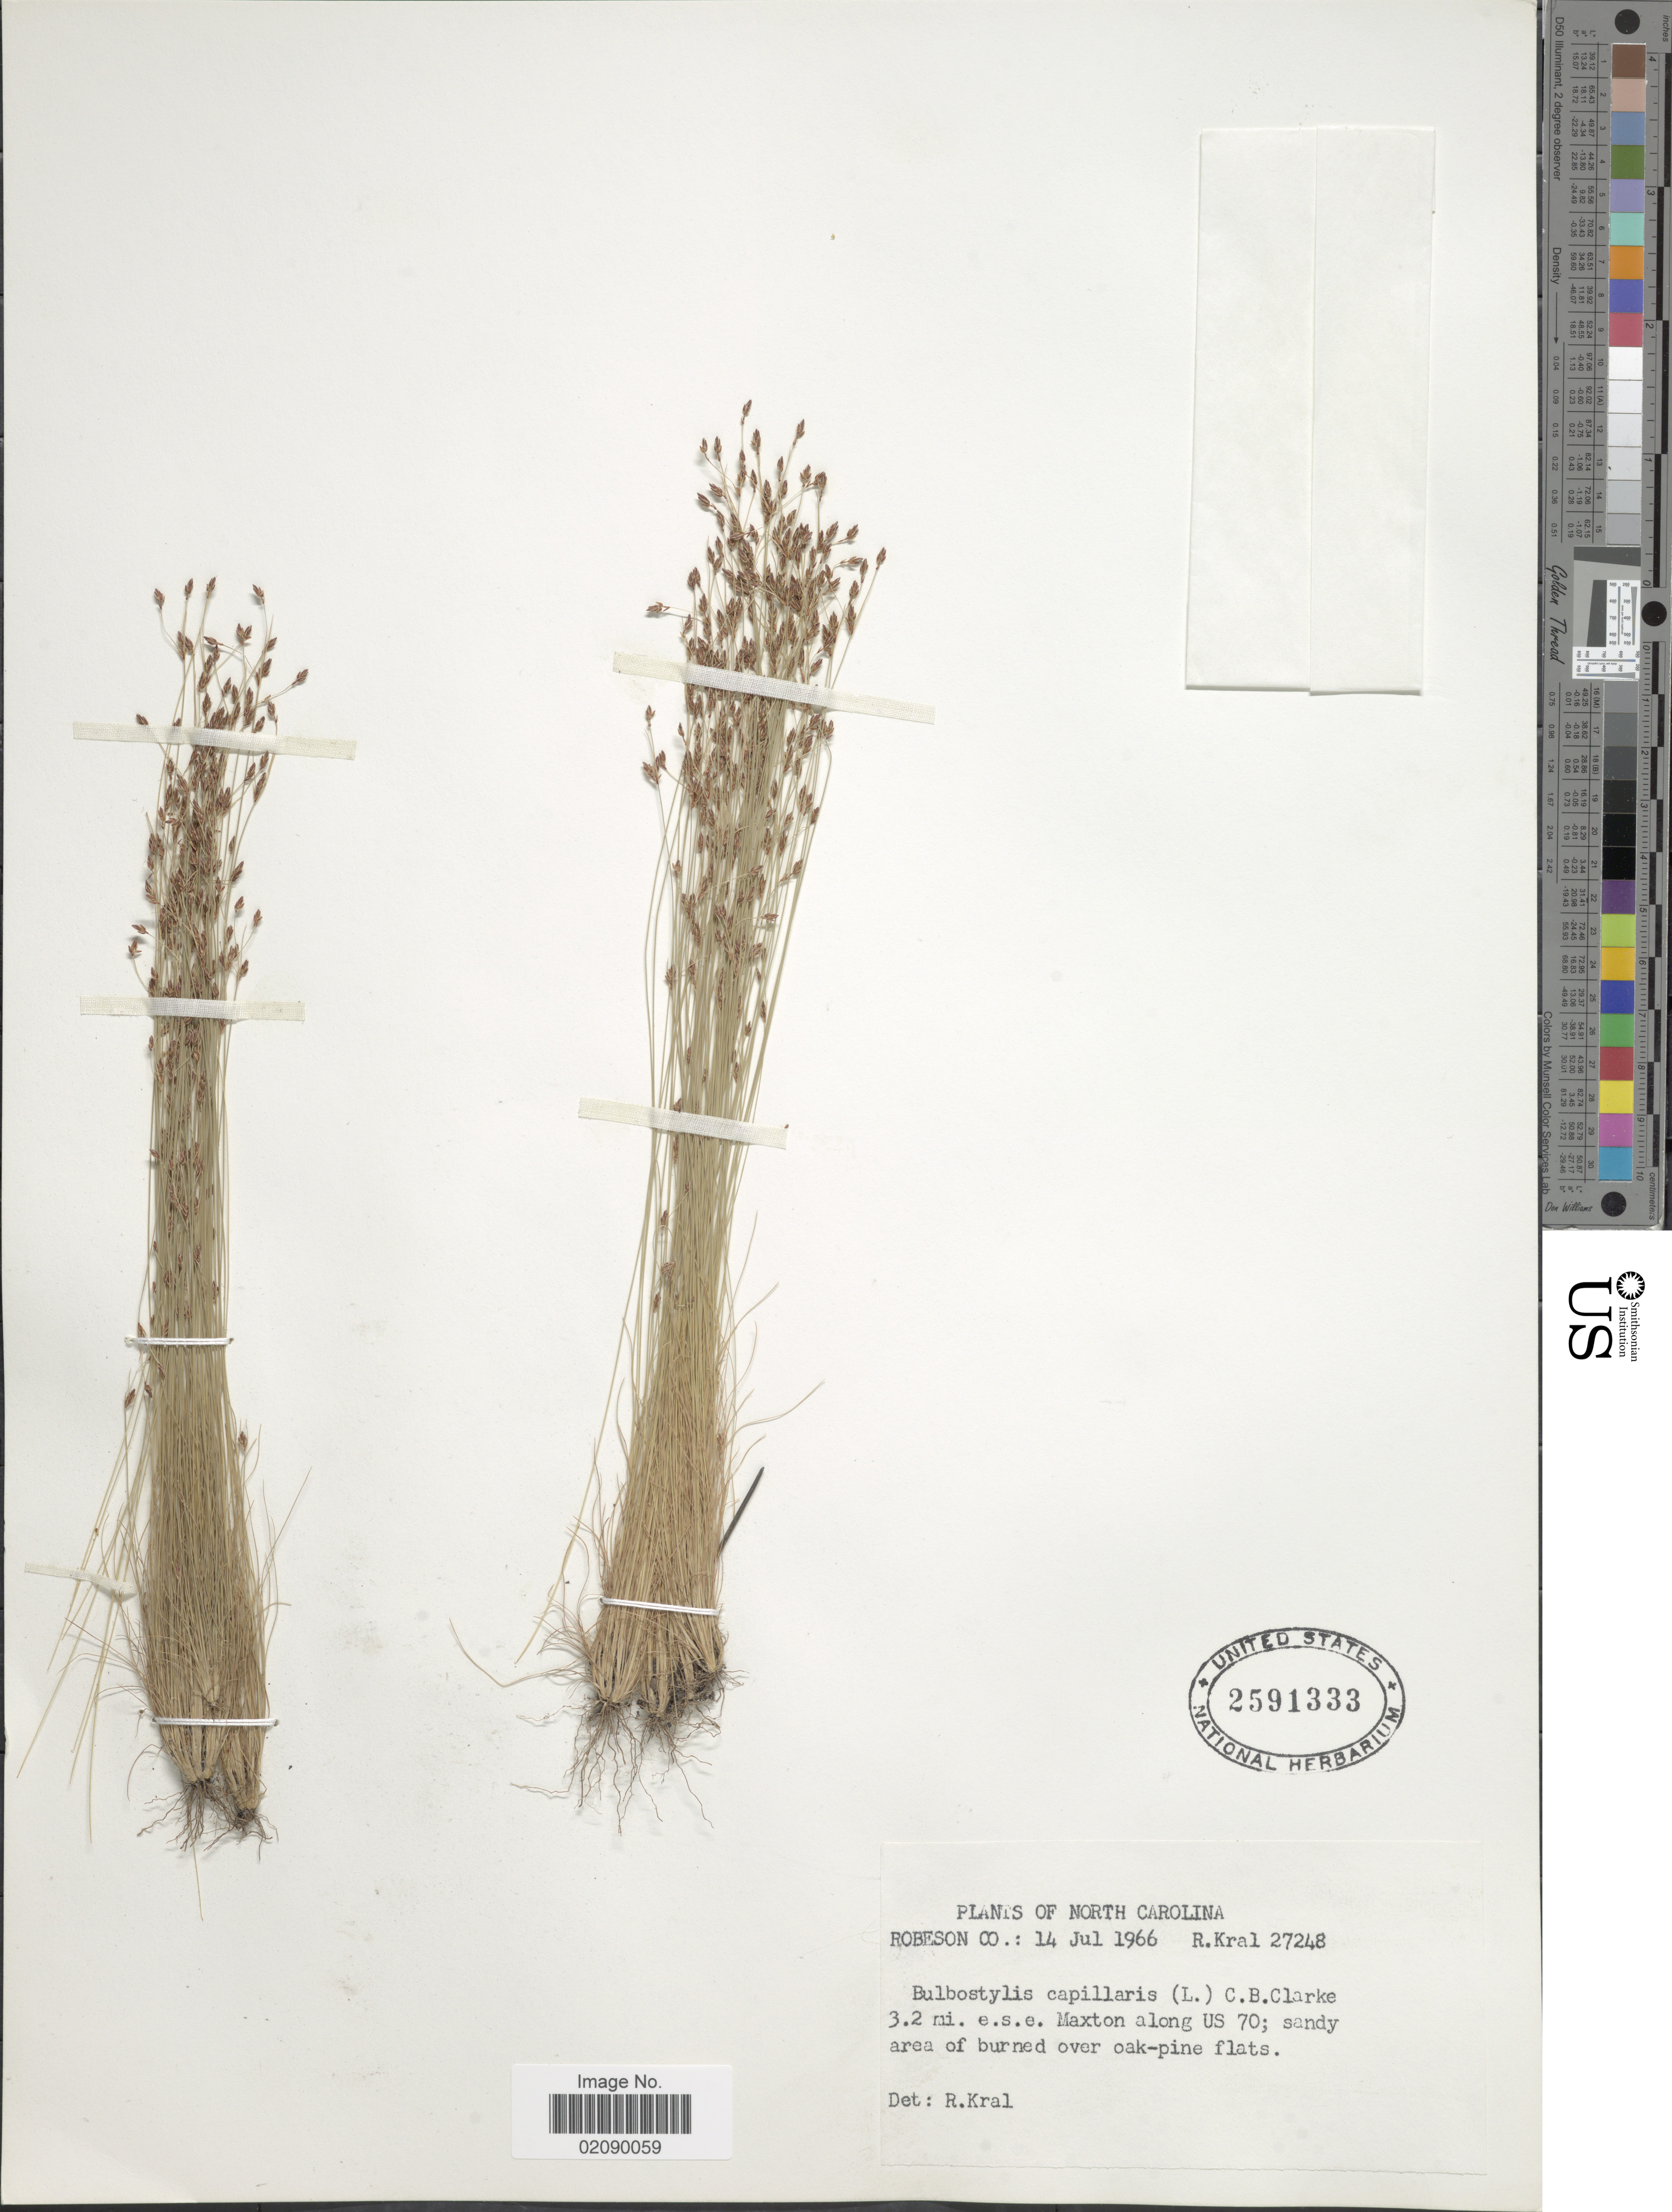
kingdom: Plantae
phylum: Tracheophyta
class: Liliopsida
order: Poales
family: Cyperaceae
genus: Bulbostylis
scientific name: Bulbostylis capillaris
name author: (L.) Kunth ex C.B. Clarke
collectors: R. Kral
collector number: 27248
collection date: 1966-07-14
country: United States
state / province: North Carolina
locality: Robeson Co; 3.2 mi e.s.e. Maxton along US 70; sandy area of burned over oak-pine flats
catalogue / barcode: US 2591333